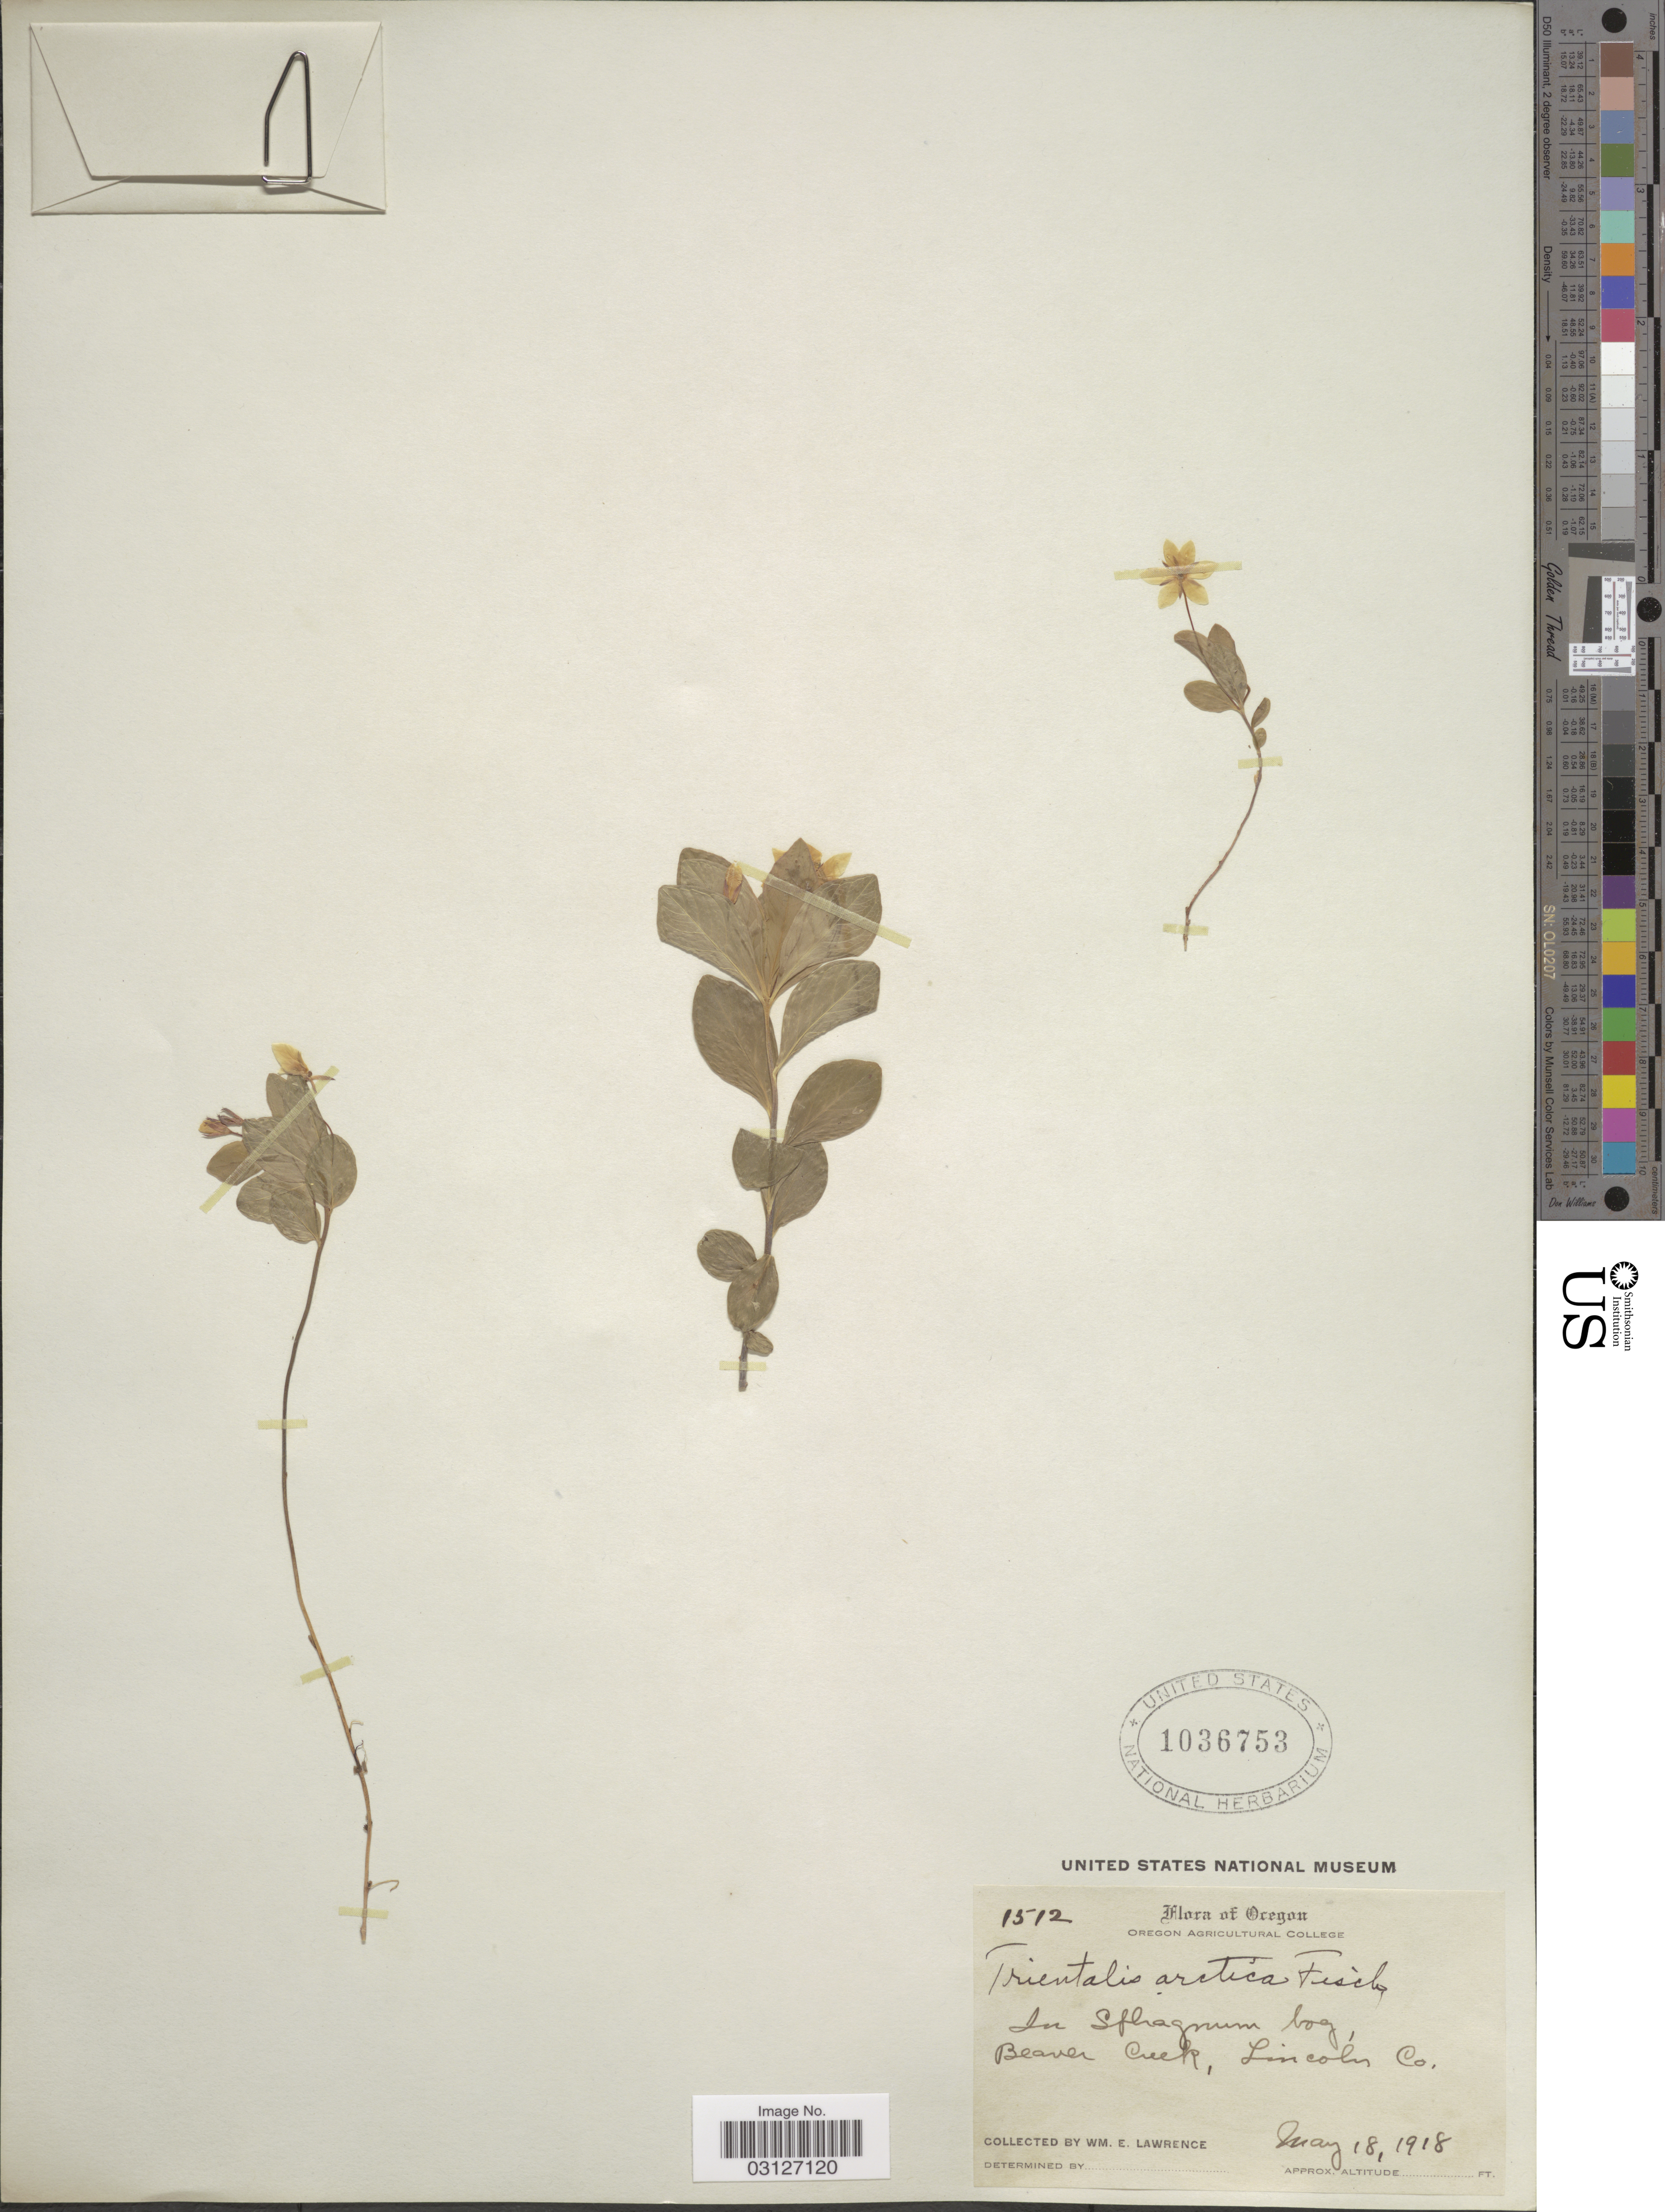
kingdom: Plantae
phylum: Tracheophyta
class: Magnoliopsida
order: Ericales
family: Primulaceae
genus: Trientalis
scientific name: Trientalis latifolia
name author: Hook.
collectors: W. Lawrence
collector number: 1512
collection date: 1918-05-18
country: United States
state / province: Oregon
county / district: Lincoln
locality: In Sphagnum bog, Beaver Creek, Lincoln Co.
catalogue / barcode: US 1036753